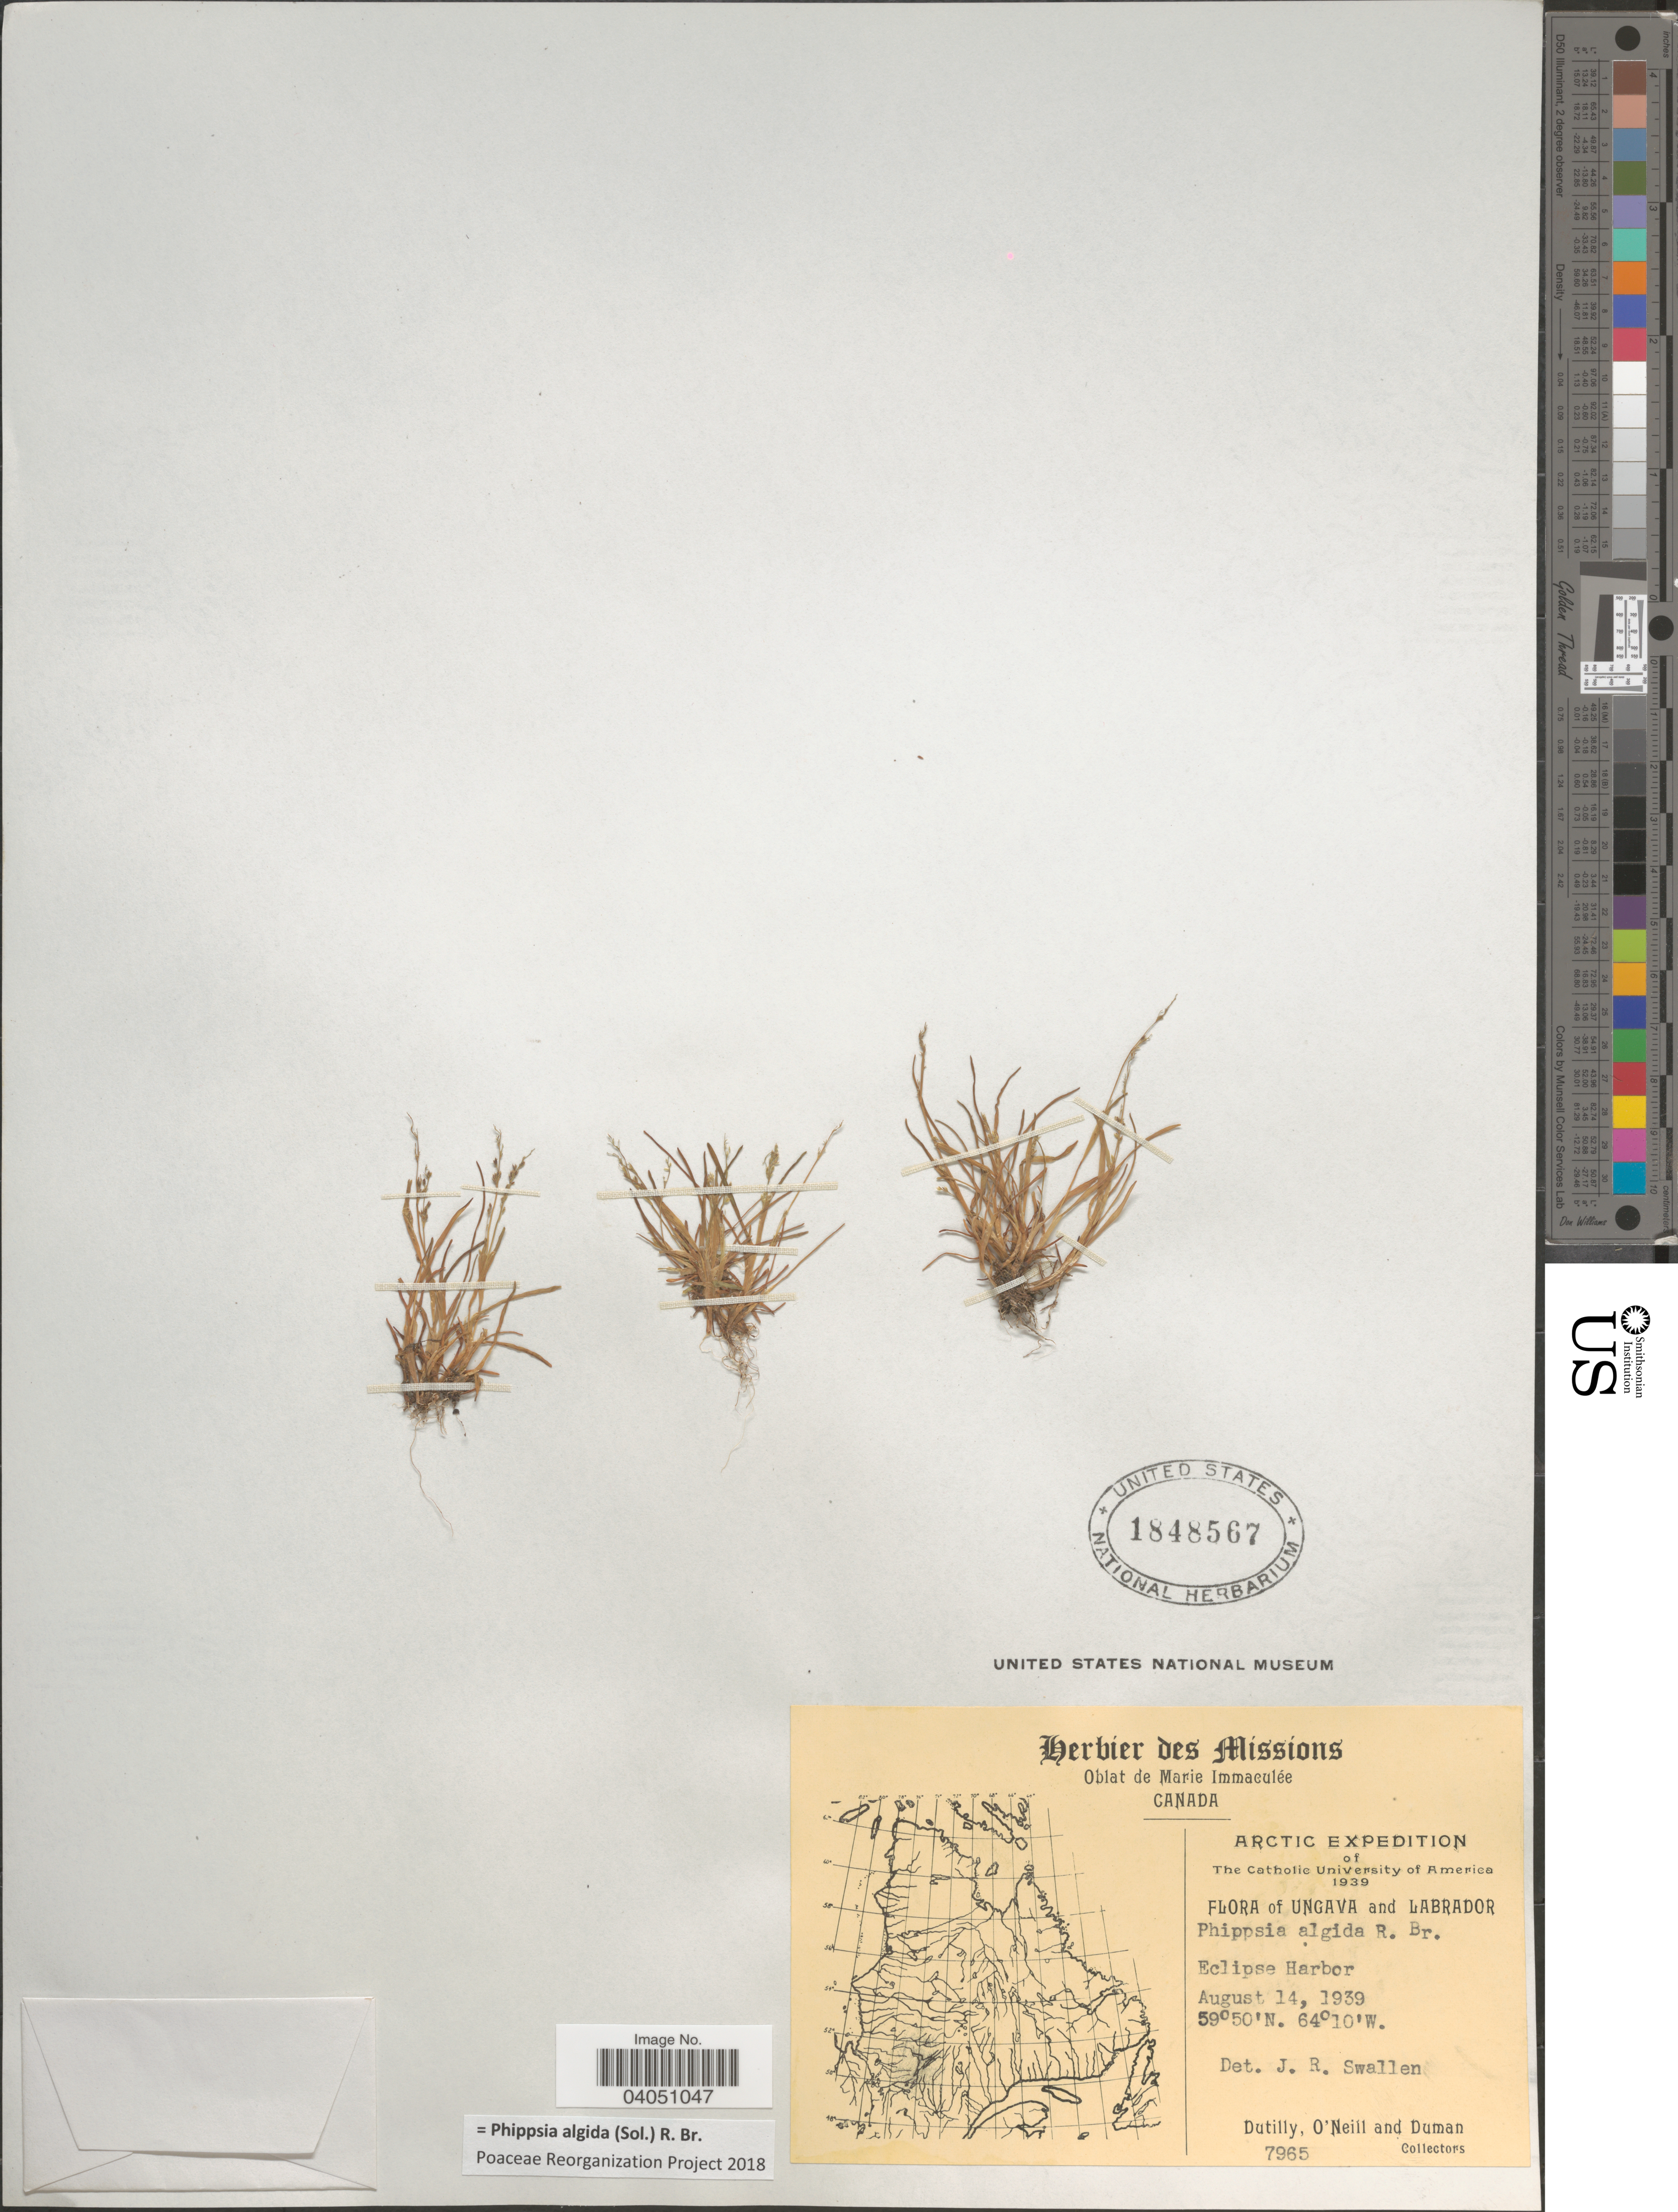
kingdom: Plantae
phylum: Tracheophyta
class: Liliopsida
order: Poales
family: Poaceae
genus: Phippsia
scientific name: Phippsia algida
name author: (Sol.) R. Br.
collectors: -. Dutilly, O' Neill & -. Duman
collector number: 7965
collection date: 1939-08-14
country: Canada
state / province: Newfoundland and Labrador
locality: Ungava and Labrador. Eclipse Harbor.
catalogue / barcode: US 1848567